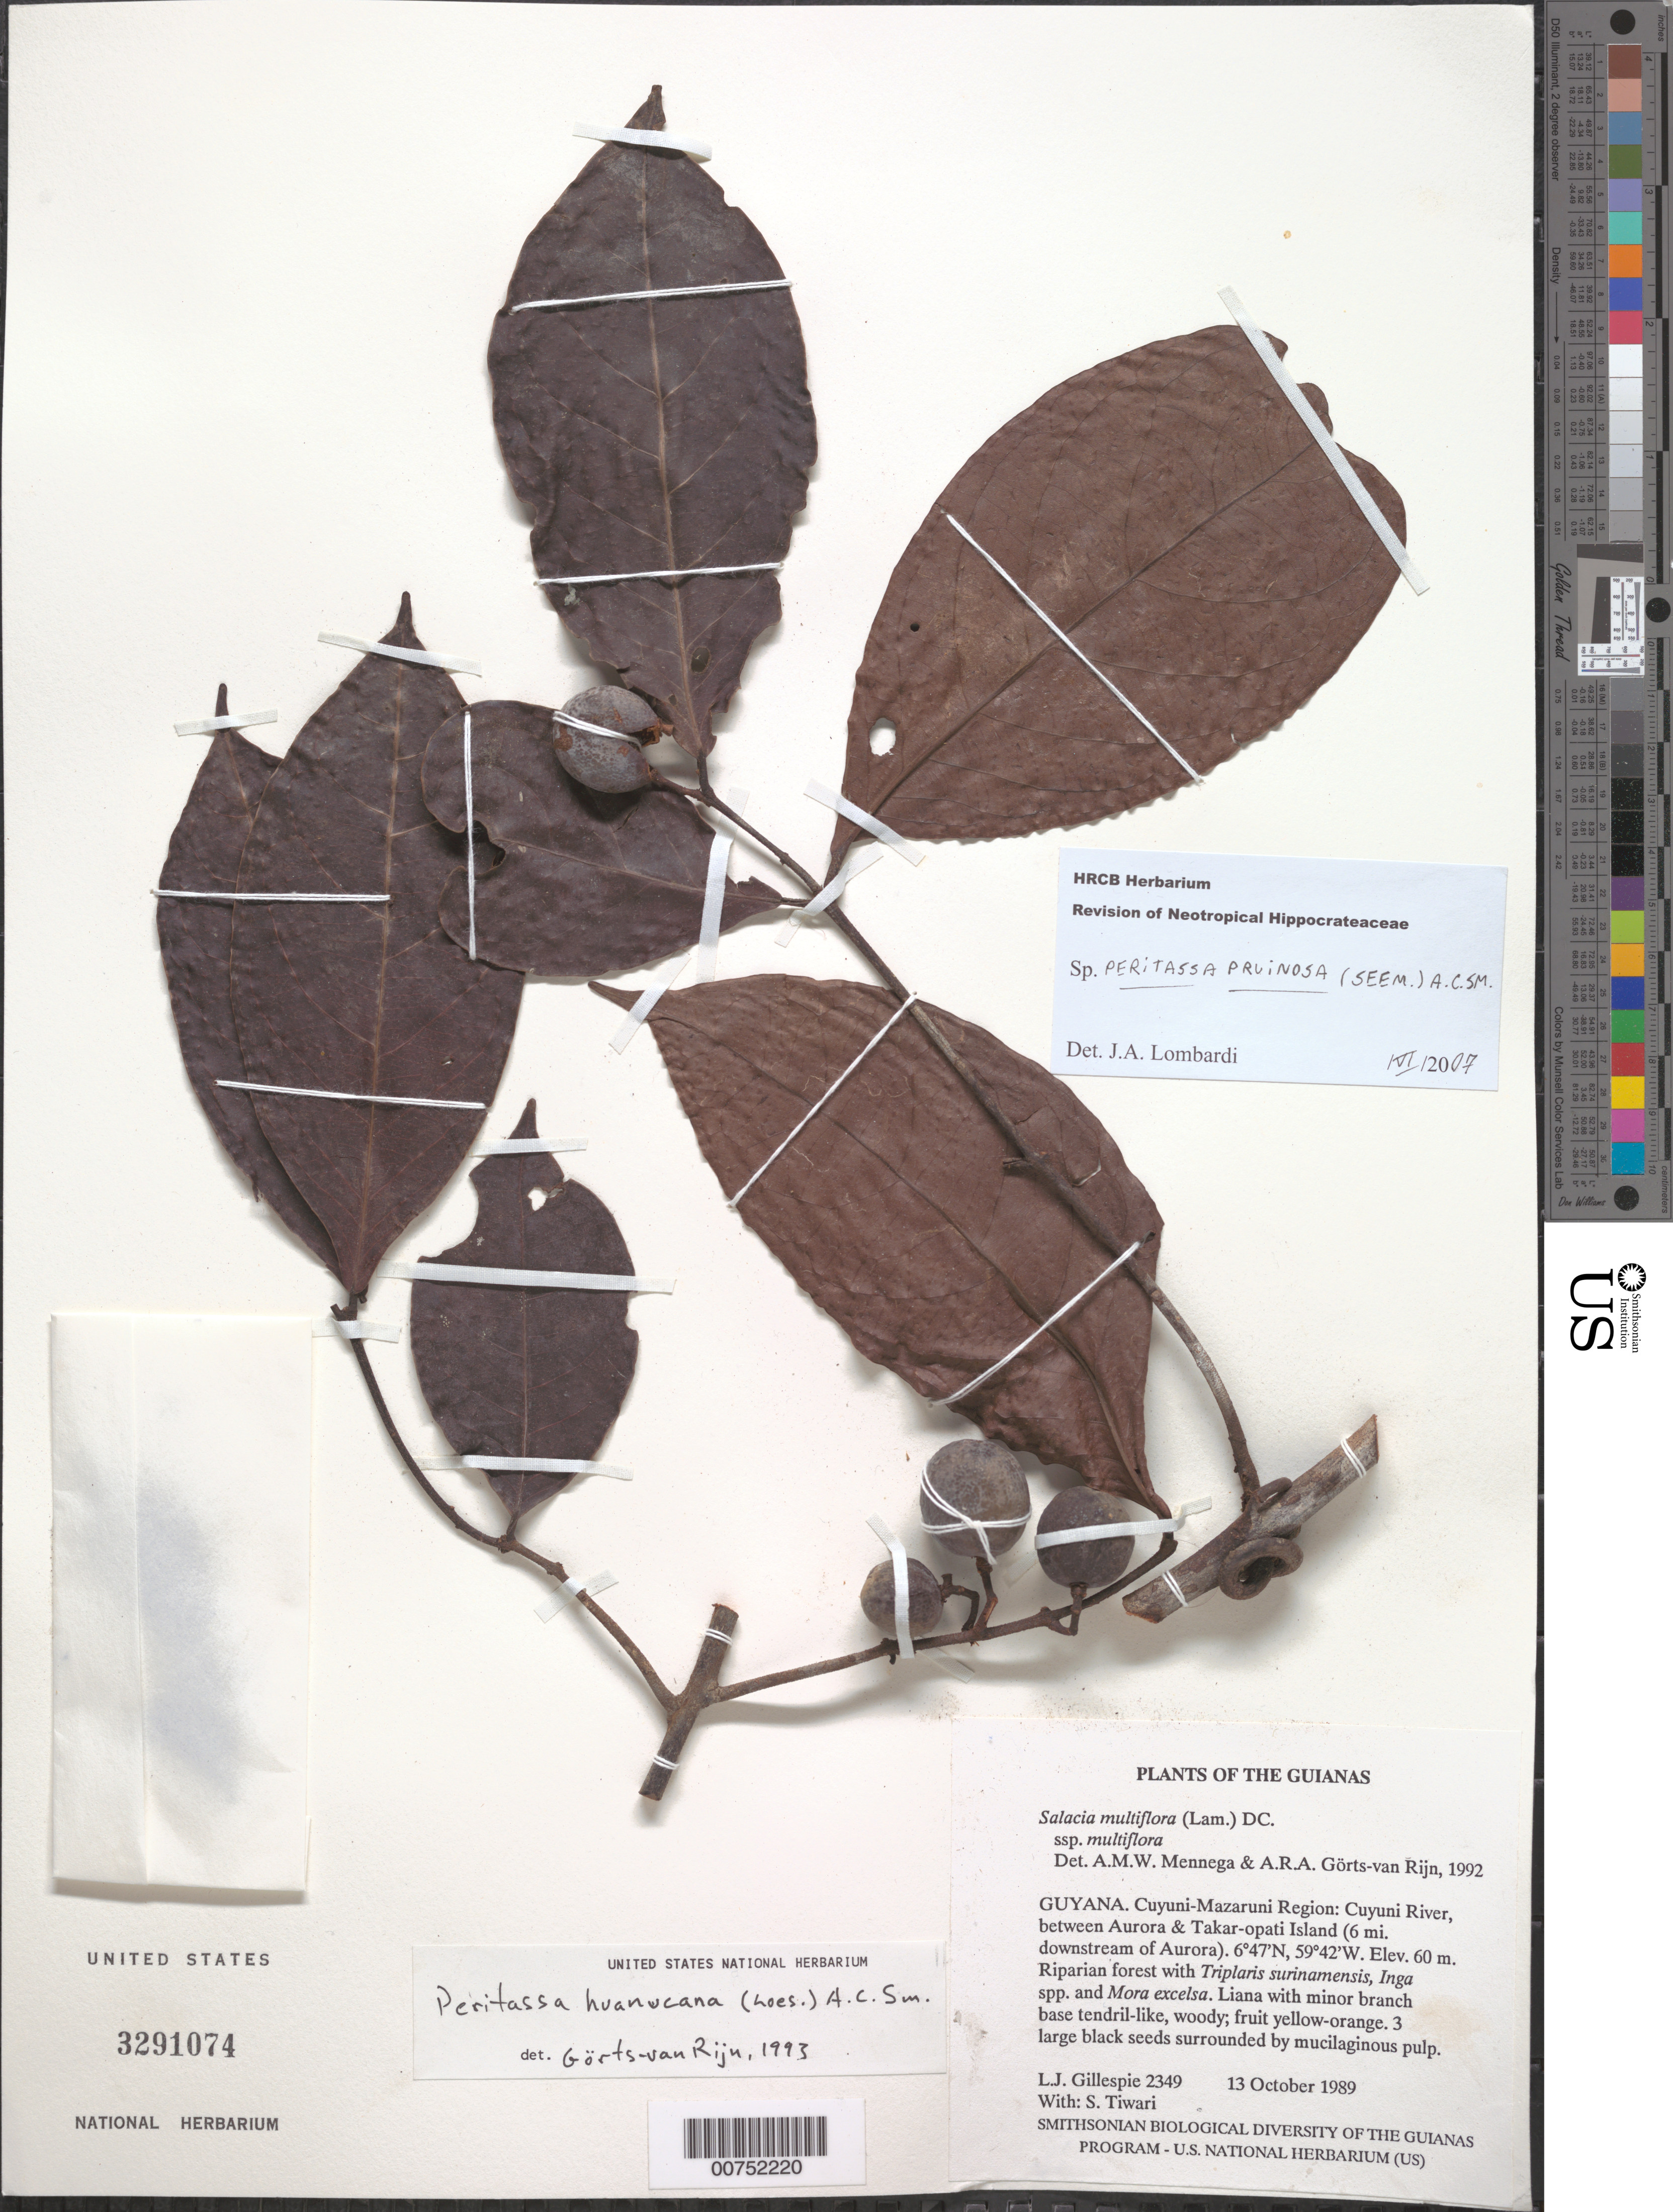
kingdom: Plantae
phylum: Tracheophyta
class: Magnoliopsida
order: Celastrales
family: Celastraceae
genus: Peritassa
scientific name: Peritassa pruinosa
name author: (Seem.) A.C. Sm.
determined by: Lombardi, Julio A.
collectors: L. J. Gillespie & S. Tiwari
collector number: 2349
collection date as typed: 13 October 1989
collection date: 1989-10-13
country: Guyana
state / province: Cuyuni-Mazaruni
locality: Cuyuni River, between Aurora & Takar-opati Island (6 mi. downstream of Aurora)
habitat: Riparian forest with Triplaris surinamensis, Inga spp. and Mora excelsa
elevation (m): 60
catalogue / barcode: US 3291074